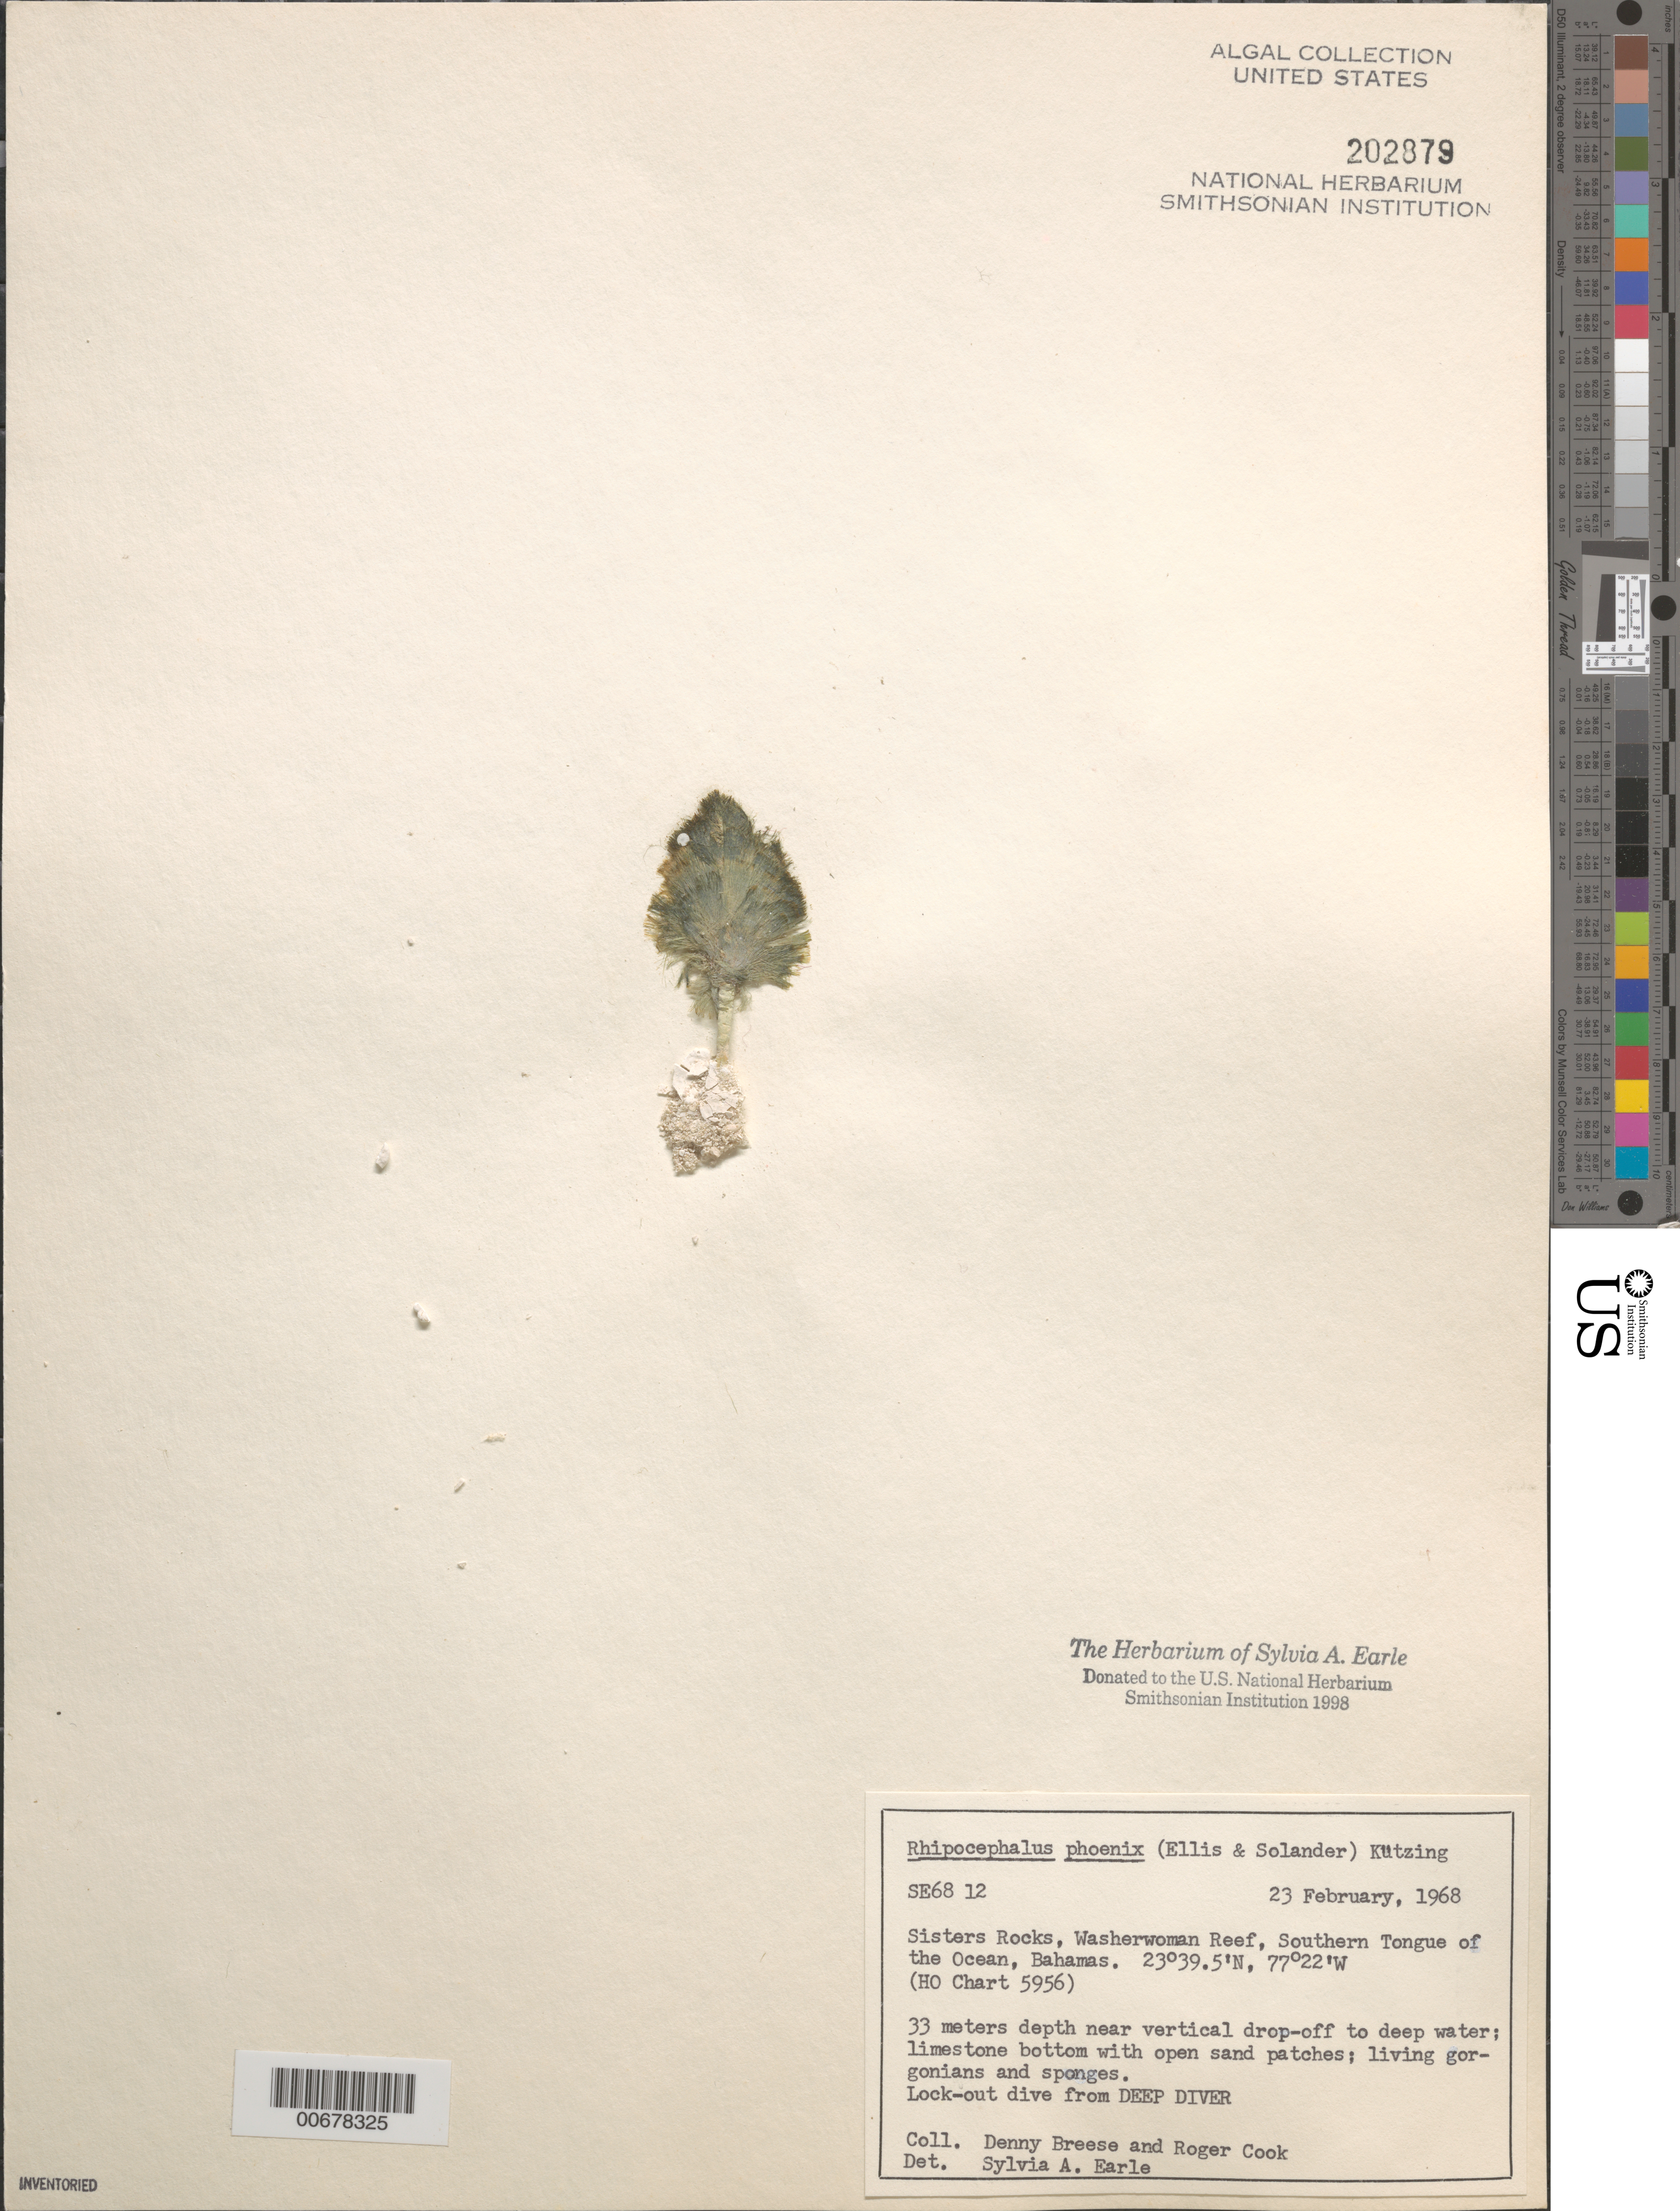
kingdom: Plantae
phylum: Chlorophyta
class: Ulvophyceae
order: Bryopsidales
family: Udoteaceae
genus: Rhipocephalus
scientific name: Rhipocephalus phoenix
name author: (J. Ellis & Sol.) Kütz.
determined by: Earle, S. A.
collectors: D. Breese & R. Cook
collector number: SE 6812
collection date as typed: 23 Feb 1968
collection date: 1968-02-23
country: Bahamas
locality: Sisters Rocks, Washerwoman Reef, Southern Tongue of the Ocean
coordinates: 23 39.5' N, 77 22' W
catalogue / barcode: US 202879